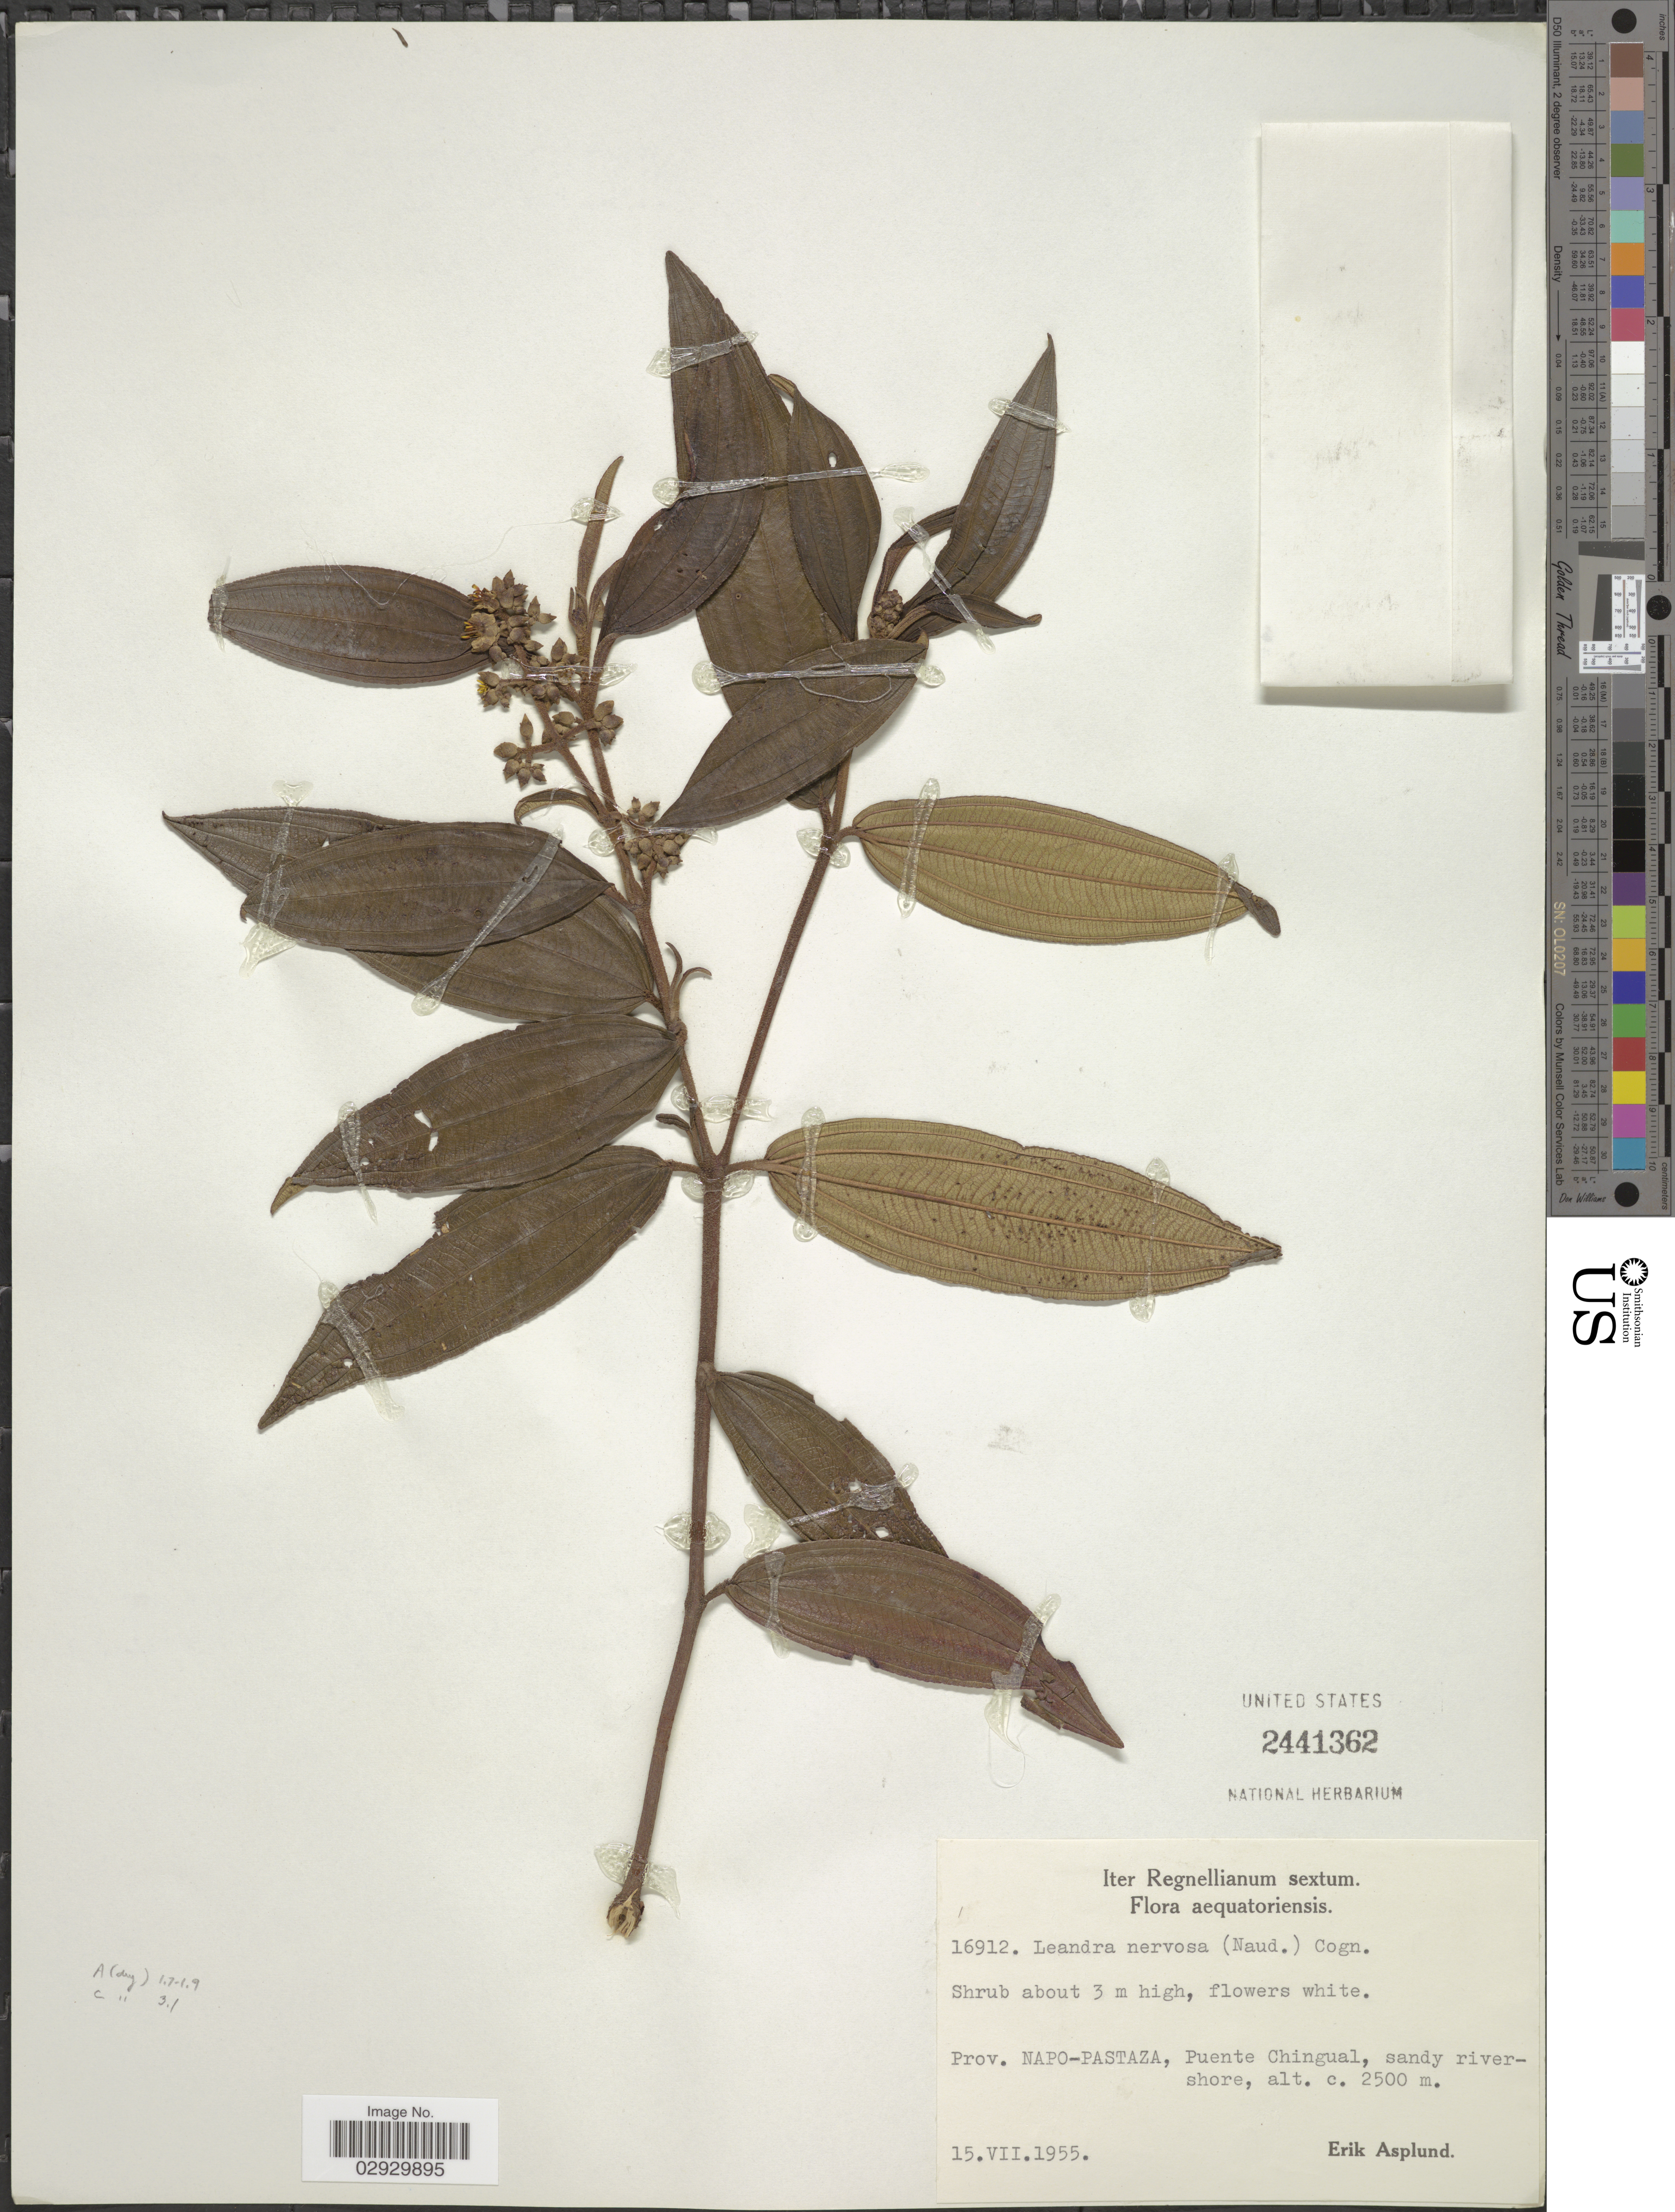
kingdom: Plantae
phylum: Tracheophyta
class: Magnoliopsida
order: Myrtales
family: Melastomataceae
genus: Leandra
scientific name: Leandra nervosa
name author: (Naudin) Cogn.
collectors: E. Asplund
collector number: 16912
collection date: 1955-07-15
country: Ecuador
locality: Prov. Napo - Pastaza, Puente Chingual.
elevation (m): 2500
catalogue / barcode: US 2441362